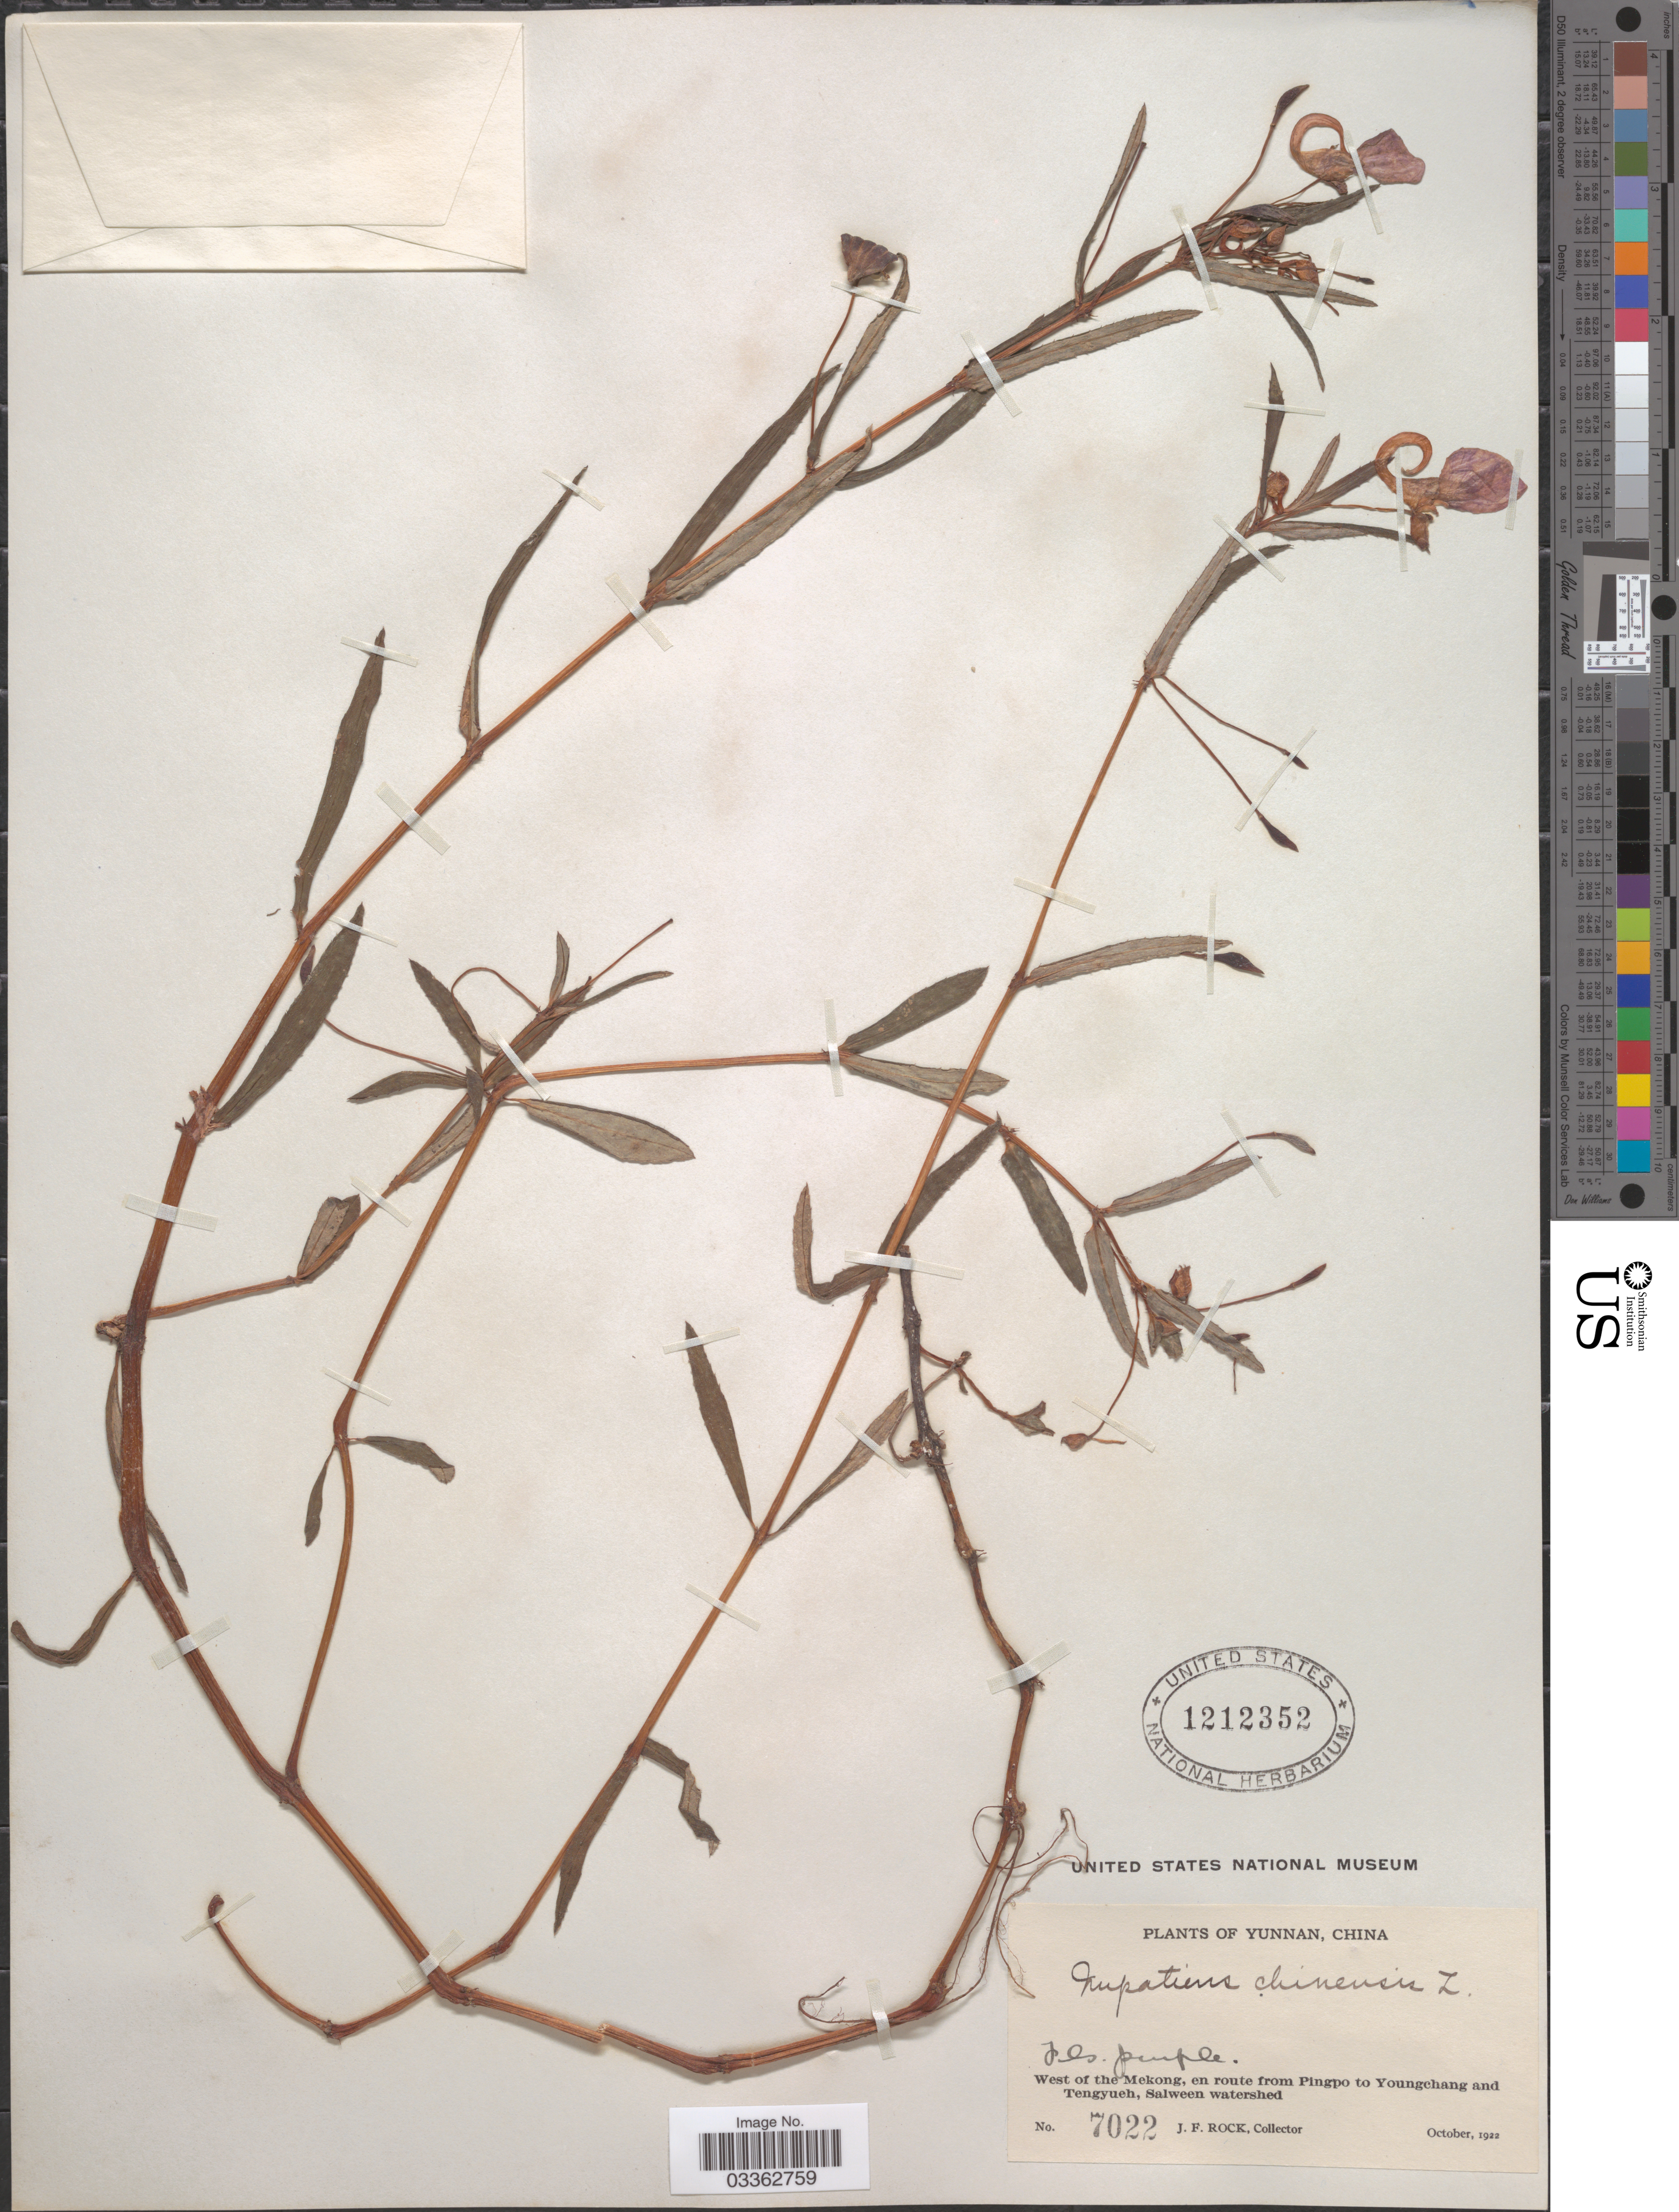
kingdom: Plantae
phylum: Tracheophyta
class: Magnoliopsida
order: Ericales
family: Balsaminaceae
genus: Impatiens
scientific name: Impatiens chinensis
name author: L.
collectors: J. Rock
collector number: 7022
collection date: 1922-10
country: China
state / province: Yunnan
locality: West of the Mekong, en route from Pingpo to Youngchang and Tengyueh, Salween watershed.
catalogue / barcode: US 1212352